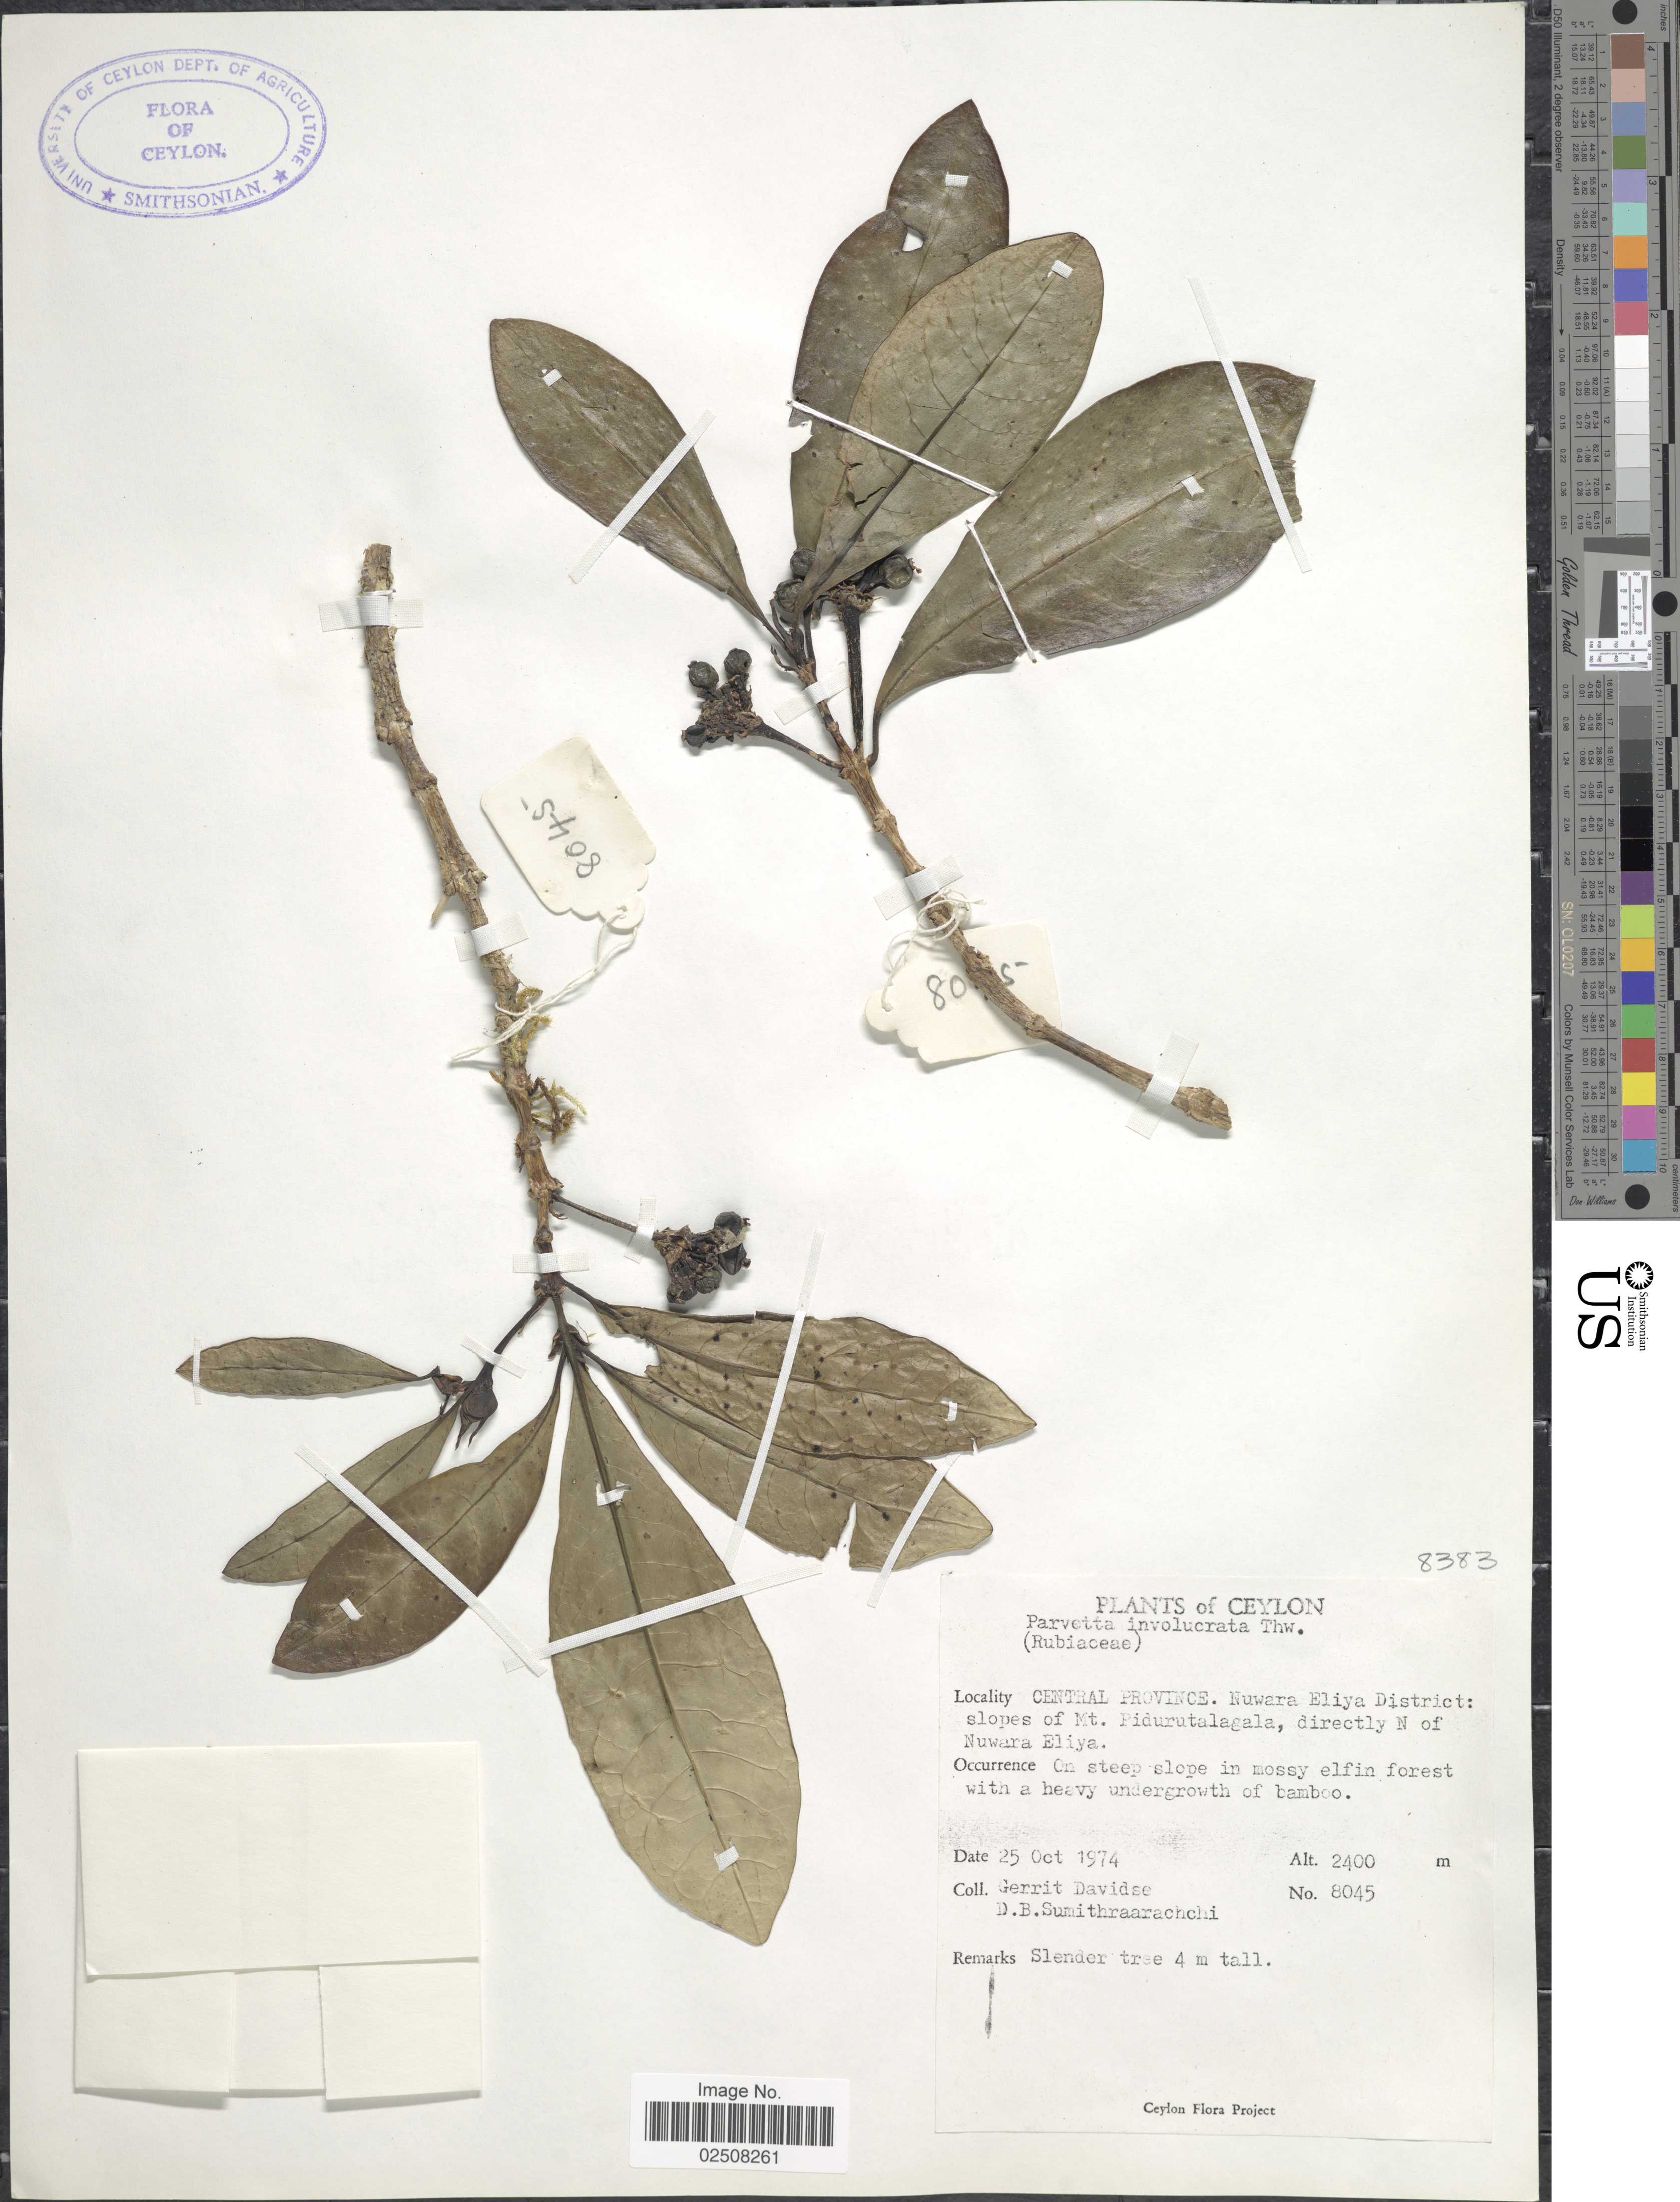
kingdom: Plantae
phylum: Tracheophyta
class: Magnoliopsida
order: Gentianales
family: Rubiaceae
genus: Pavetta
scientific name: Pavetta involucrata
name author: Thwaites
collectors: G. Davidse & D. B. Sumithraarachchi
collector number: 8045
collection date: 1974-10-25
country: Sri Lanka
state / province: Central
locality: Ceylon, Nuwara Eliya District: slopes of Mt Pidurutalagala, directly N of Nuwara Eliya, On steep slope on mossy elfin forest with a heavy undergrowth of bamboo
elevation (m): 2400